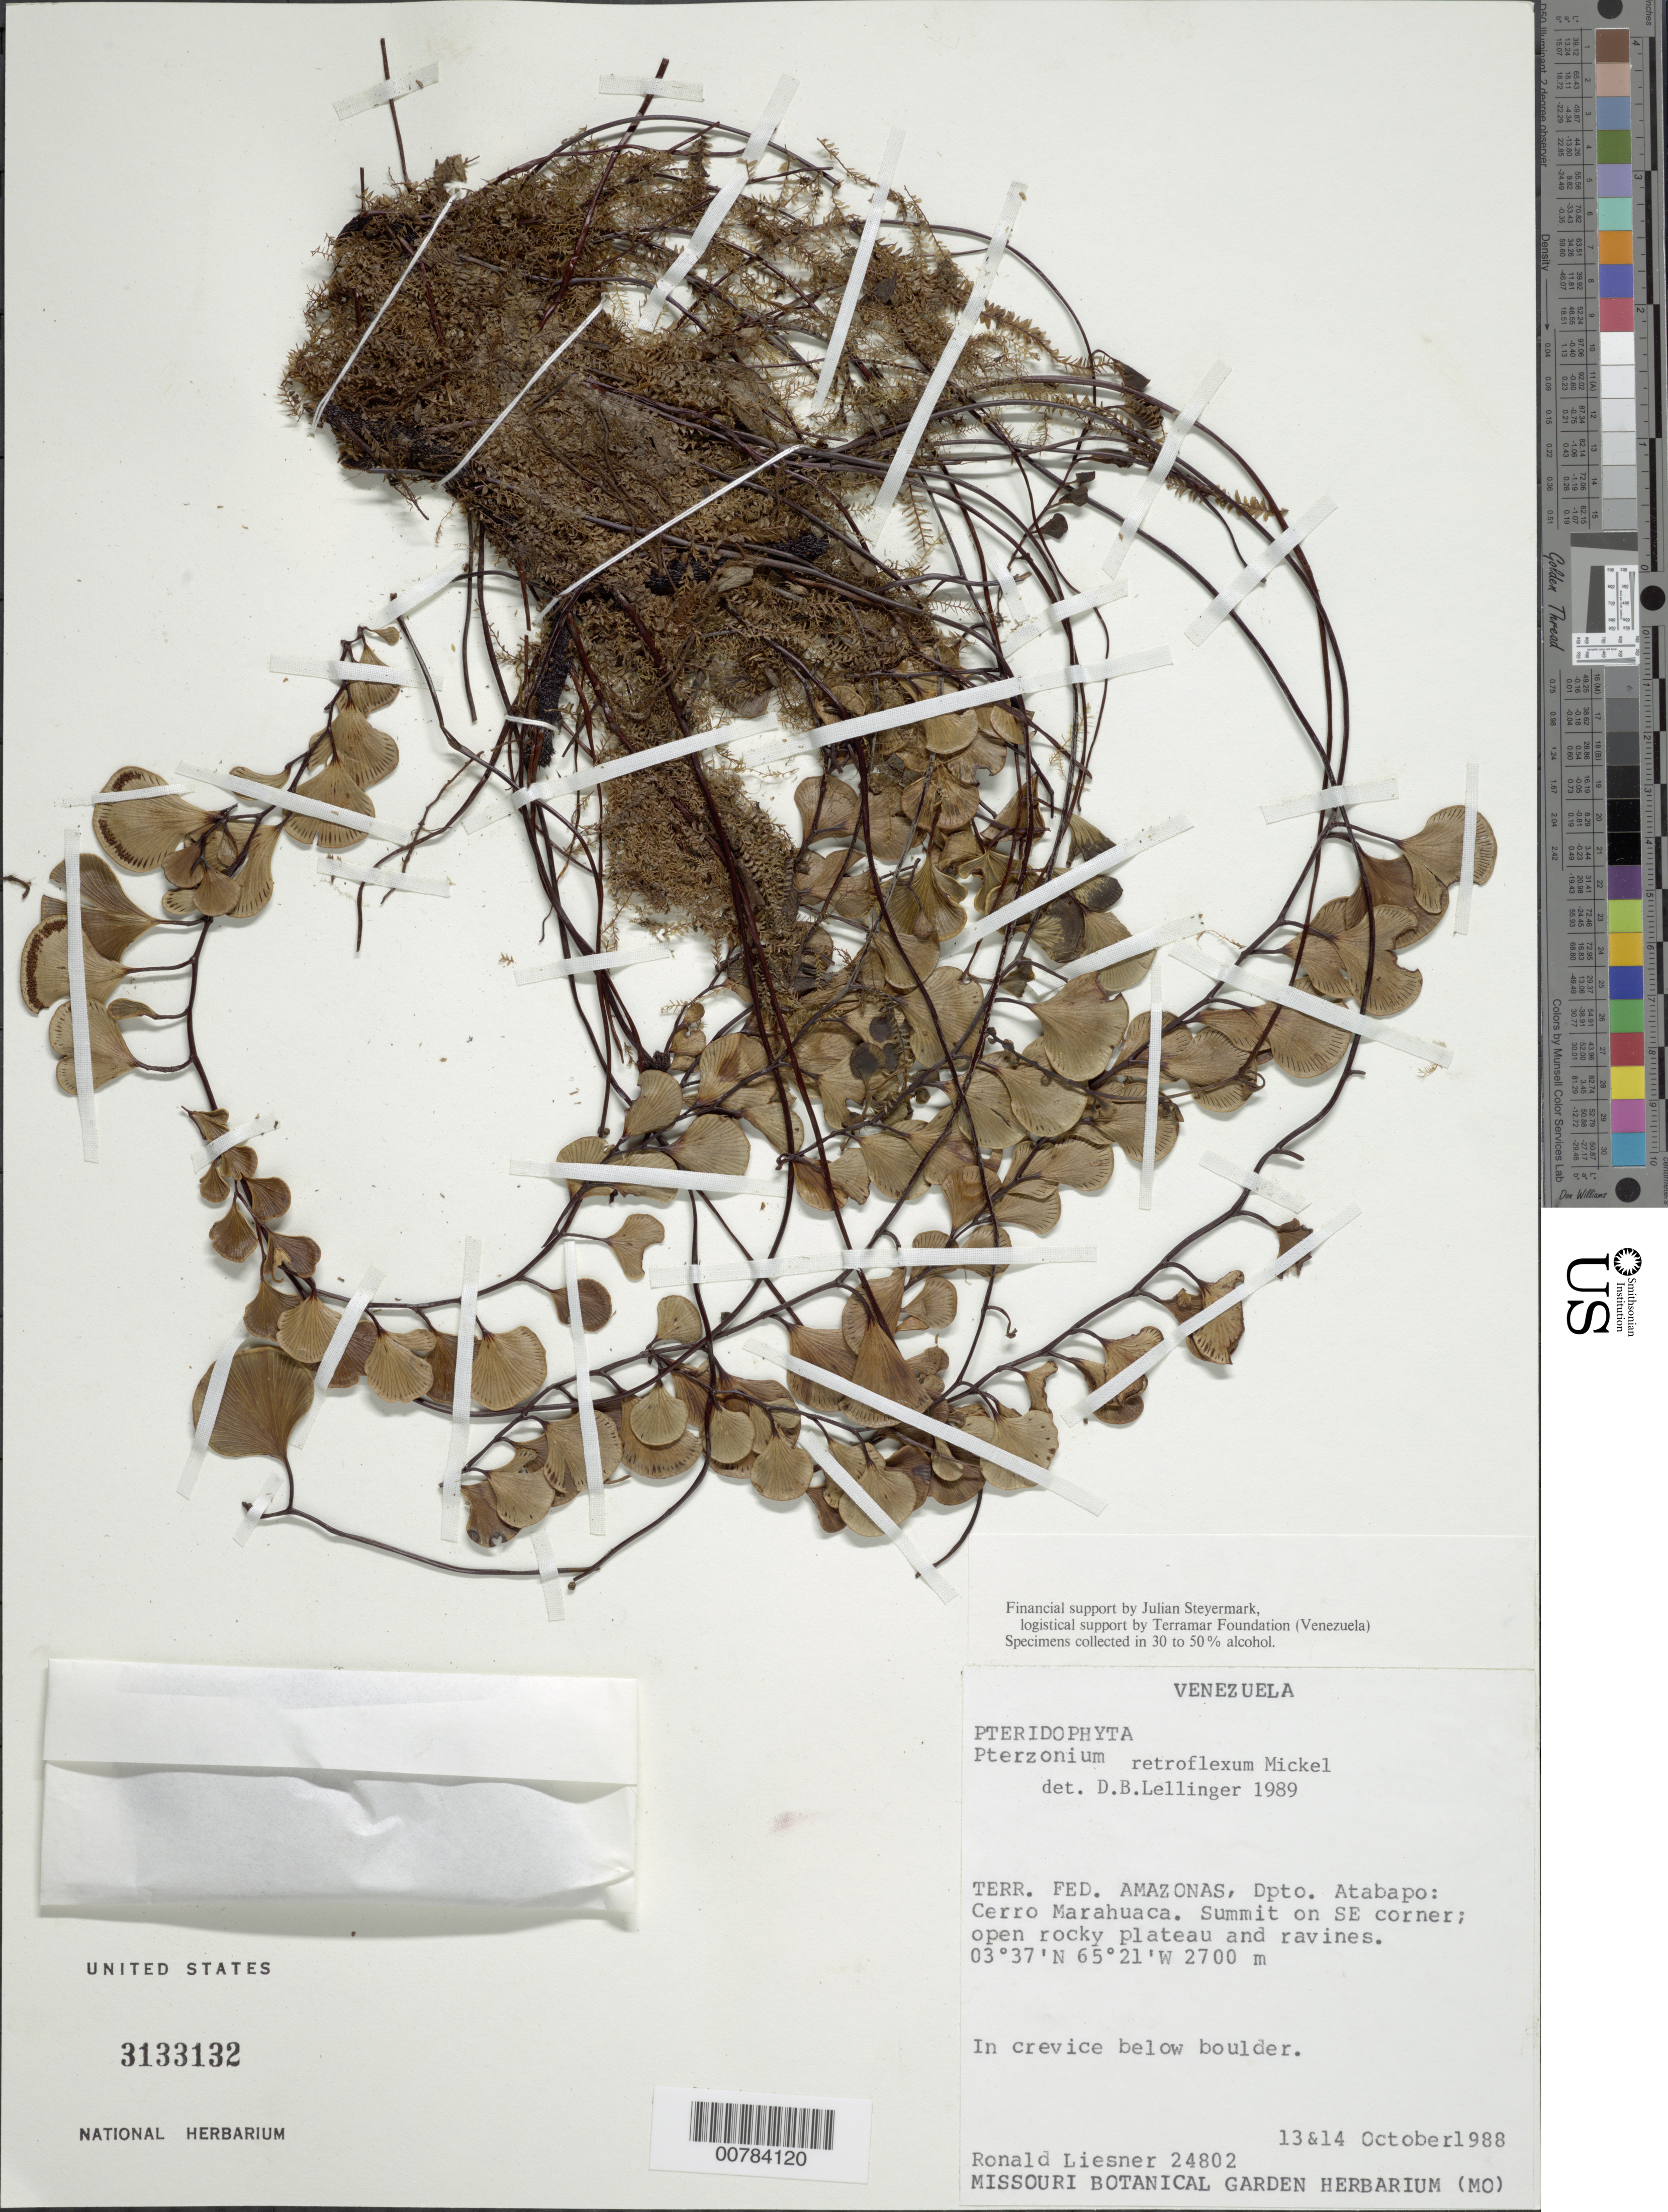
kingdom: Plantae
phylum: Tracheophyta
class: Polypodiopsida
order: Polypodiales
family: Pteridaceae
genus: Pterozonium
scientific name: Pterozonium retroflexum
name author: Mickel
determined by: Lellinger, David B., (BOT), Smithsonian Institution - National Museum of Natural History (UNITED STATES)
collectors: R. L. Liesner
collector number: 24802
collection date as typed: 13-Oct-88 to 14-Oct-88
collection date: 1988-10-13/1988-10-14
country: Venezuela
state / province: Amazonas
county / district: Atabapo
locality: Cerro Marahuaca, summit on SE corner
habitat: Open rocky plateau and ravines, in crevice below boulder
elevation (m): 2700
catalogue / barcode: US 3133132